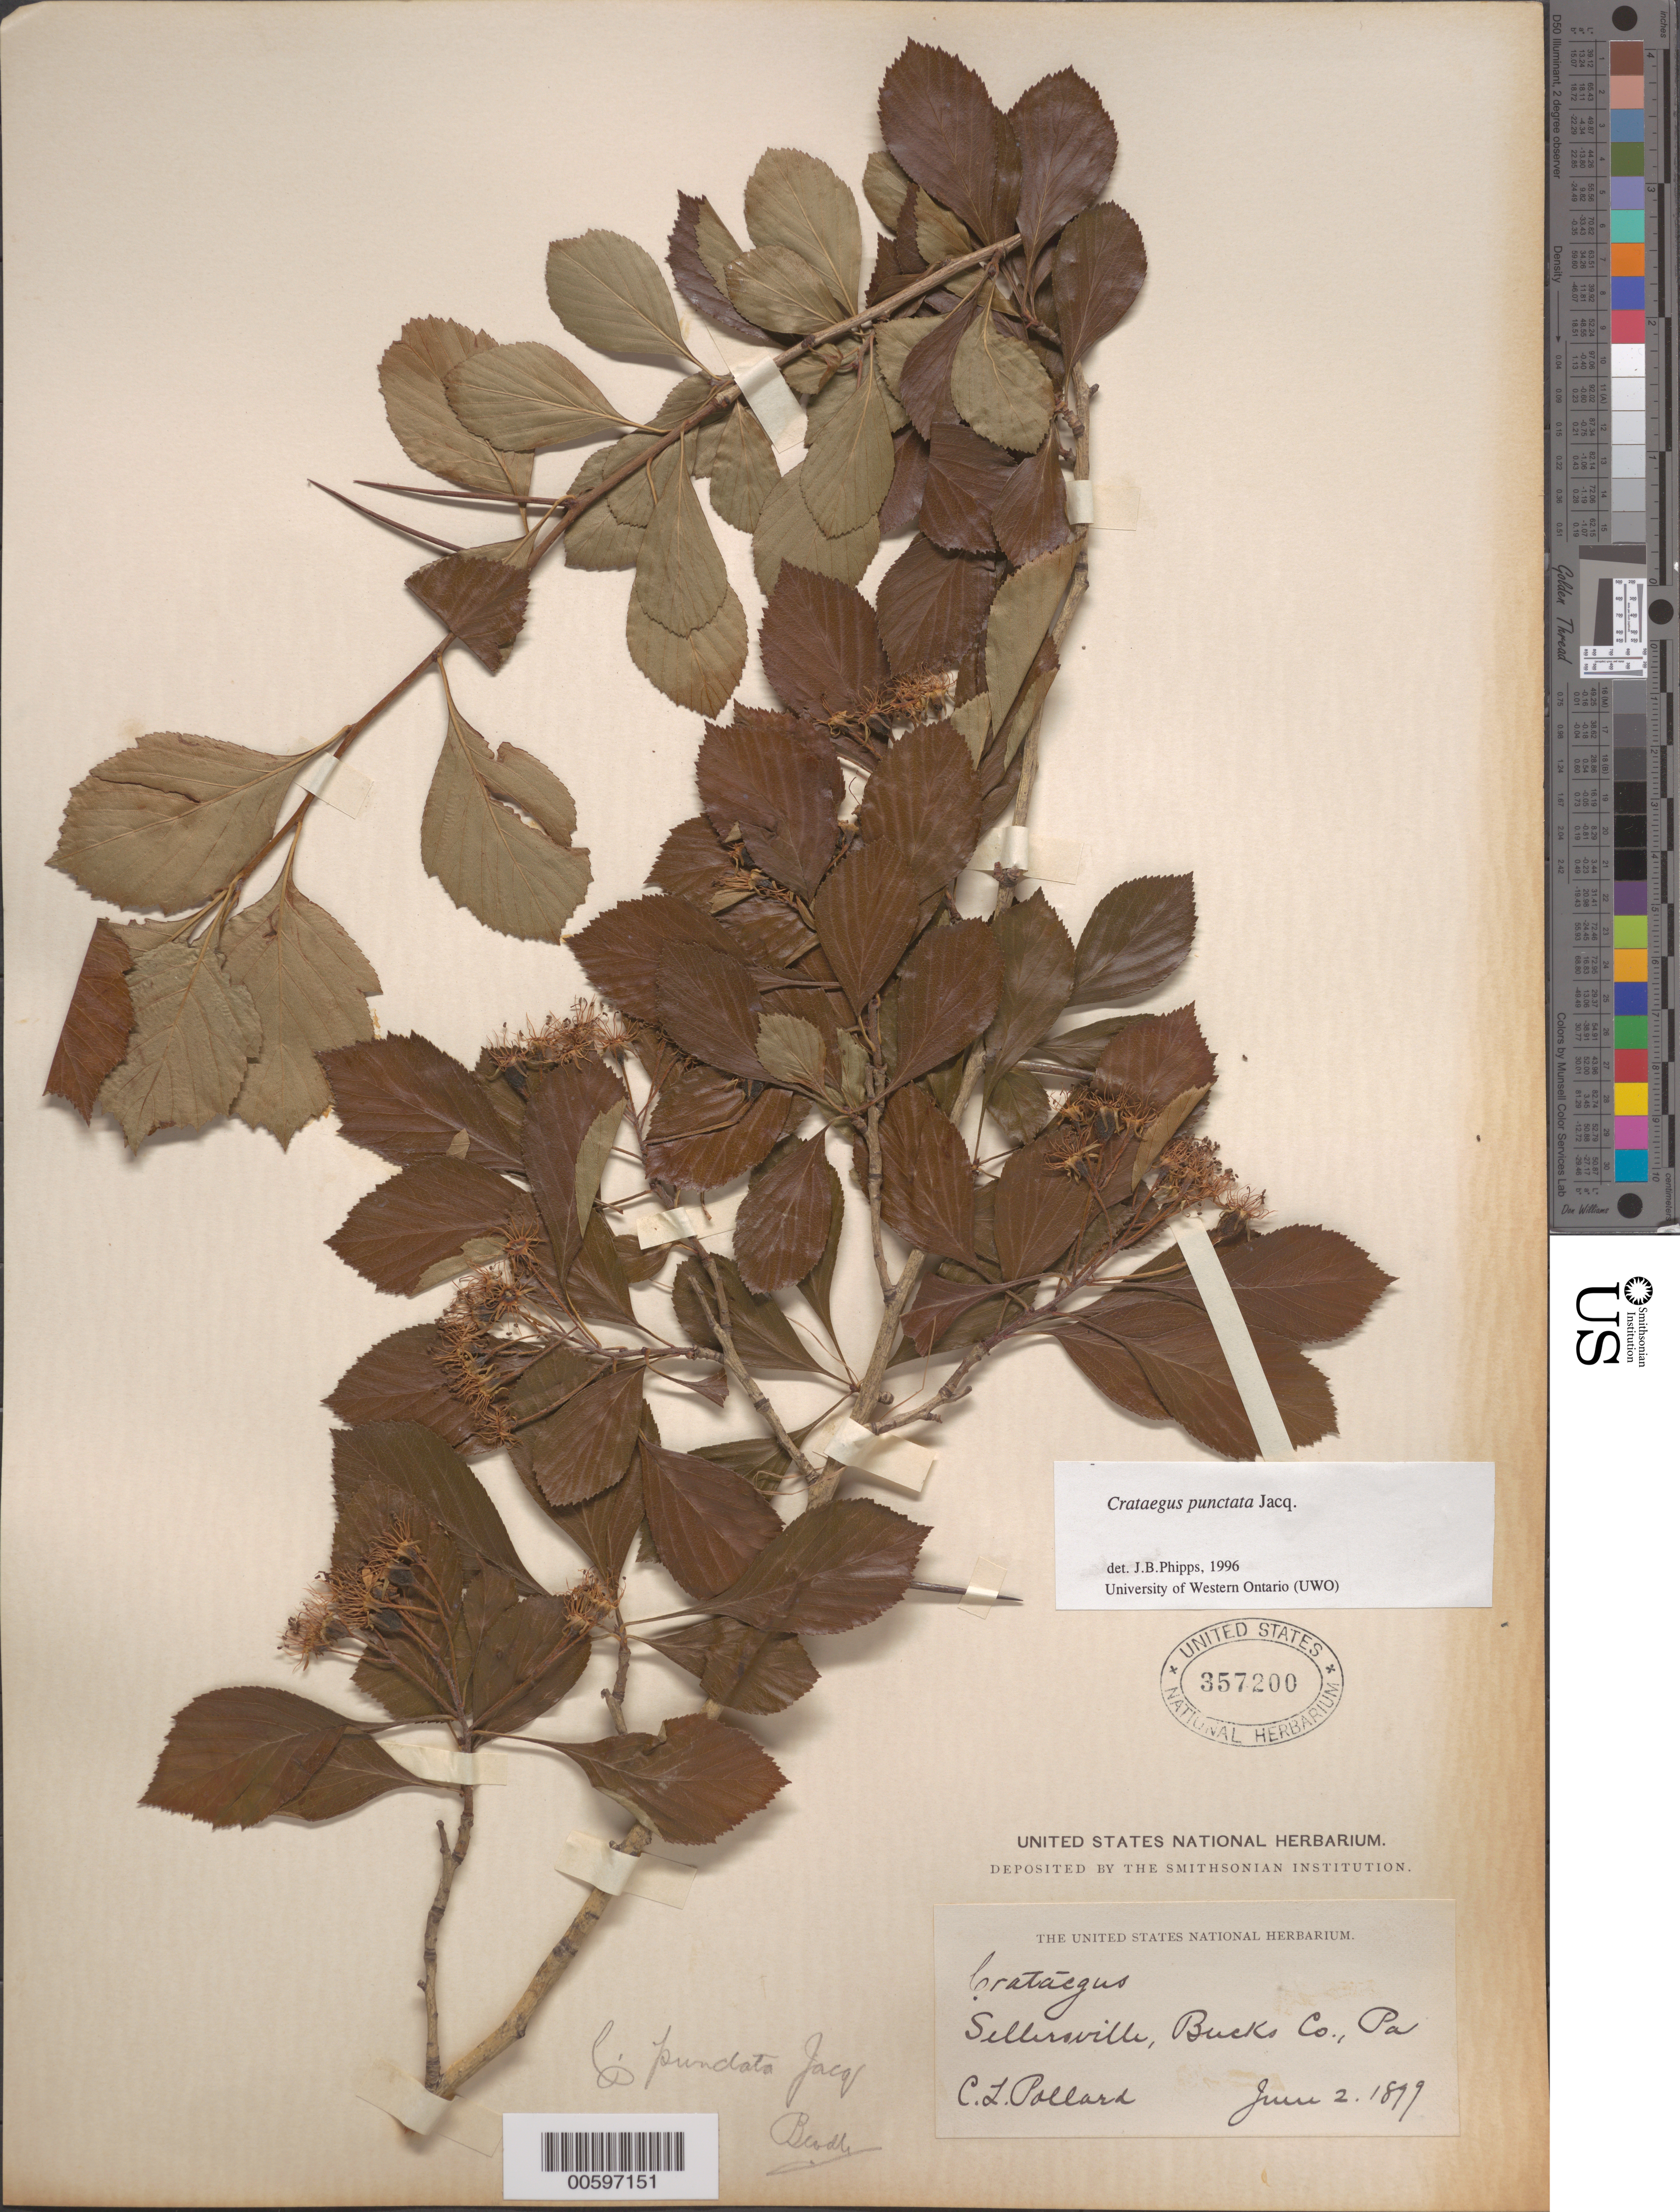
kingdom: Plantae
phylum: Tracheophyta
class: Magnoliopsida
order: Rosales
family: Rosaceae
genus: Crataegus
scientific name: Crataegus punctata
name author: Jacq.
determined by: Beadle, C. D.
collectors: C. L. Pollard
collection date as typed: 02 Jun 1899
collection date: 1899-06-02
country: United States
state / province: Pennsylvania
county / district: Bucks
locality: Sellersville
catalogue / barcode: US 357200